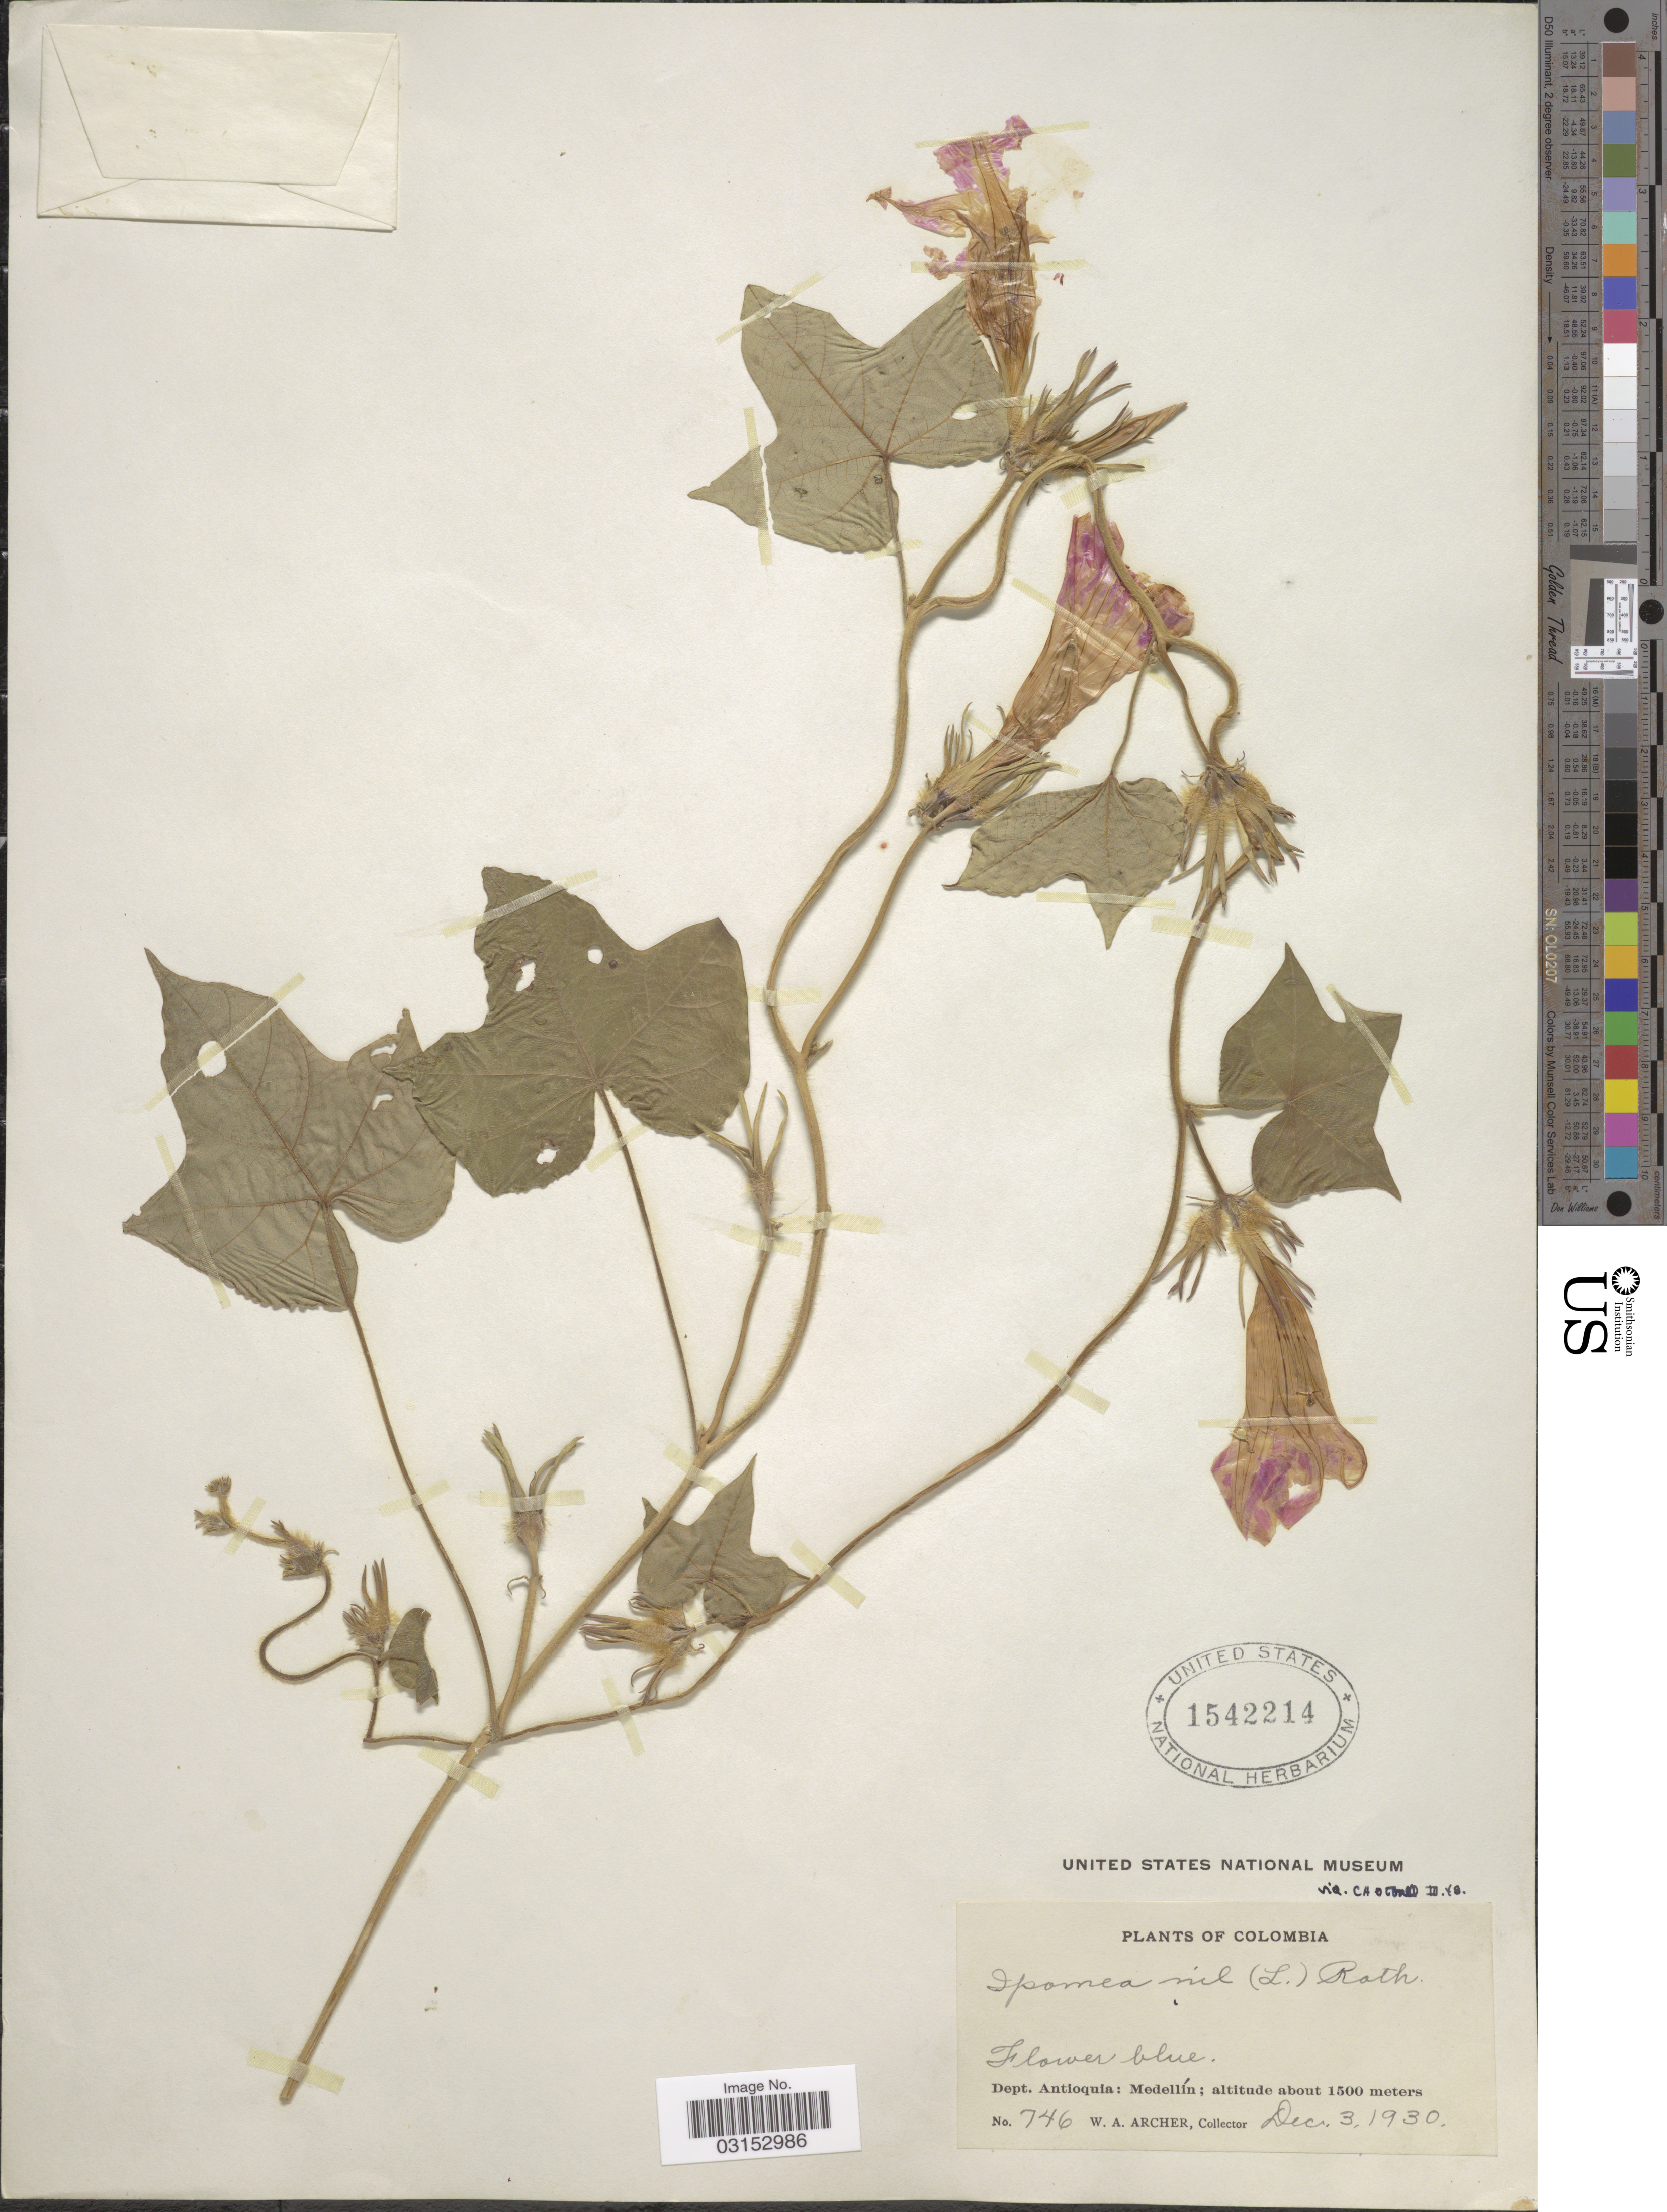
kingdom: Plantae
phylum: Tracheophyta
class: Magnoliopsida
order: Solanales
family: Convolvulaceae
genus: Ipomoea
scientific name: Ipomoea nil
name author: (L.) Roth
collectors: W. Archer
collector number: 746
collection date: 1930-12-03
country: Colombia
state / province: Antioquia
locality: Dept. Antioquia: Medellín.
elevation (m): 1500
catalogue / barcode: US 1542214